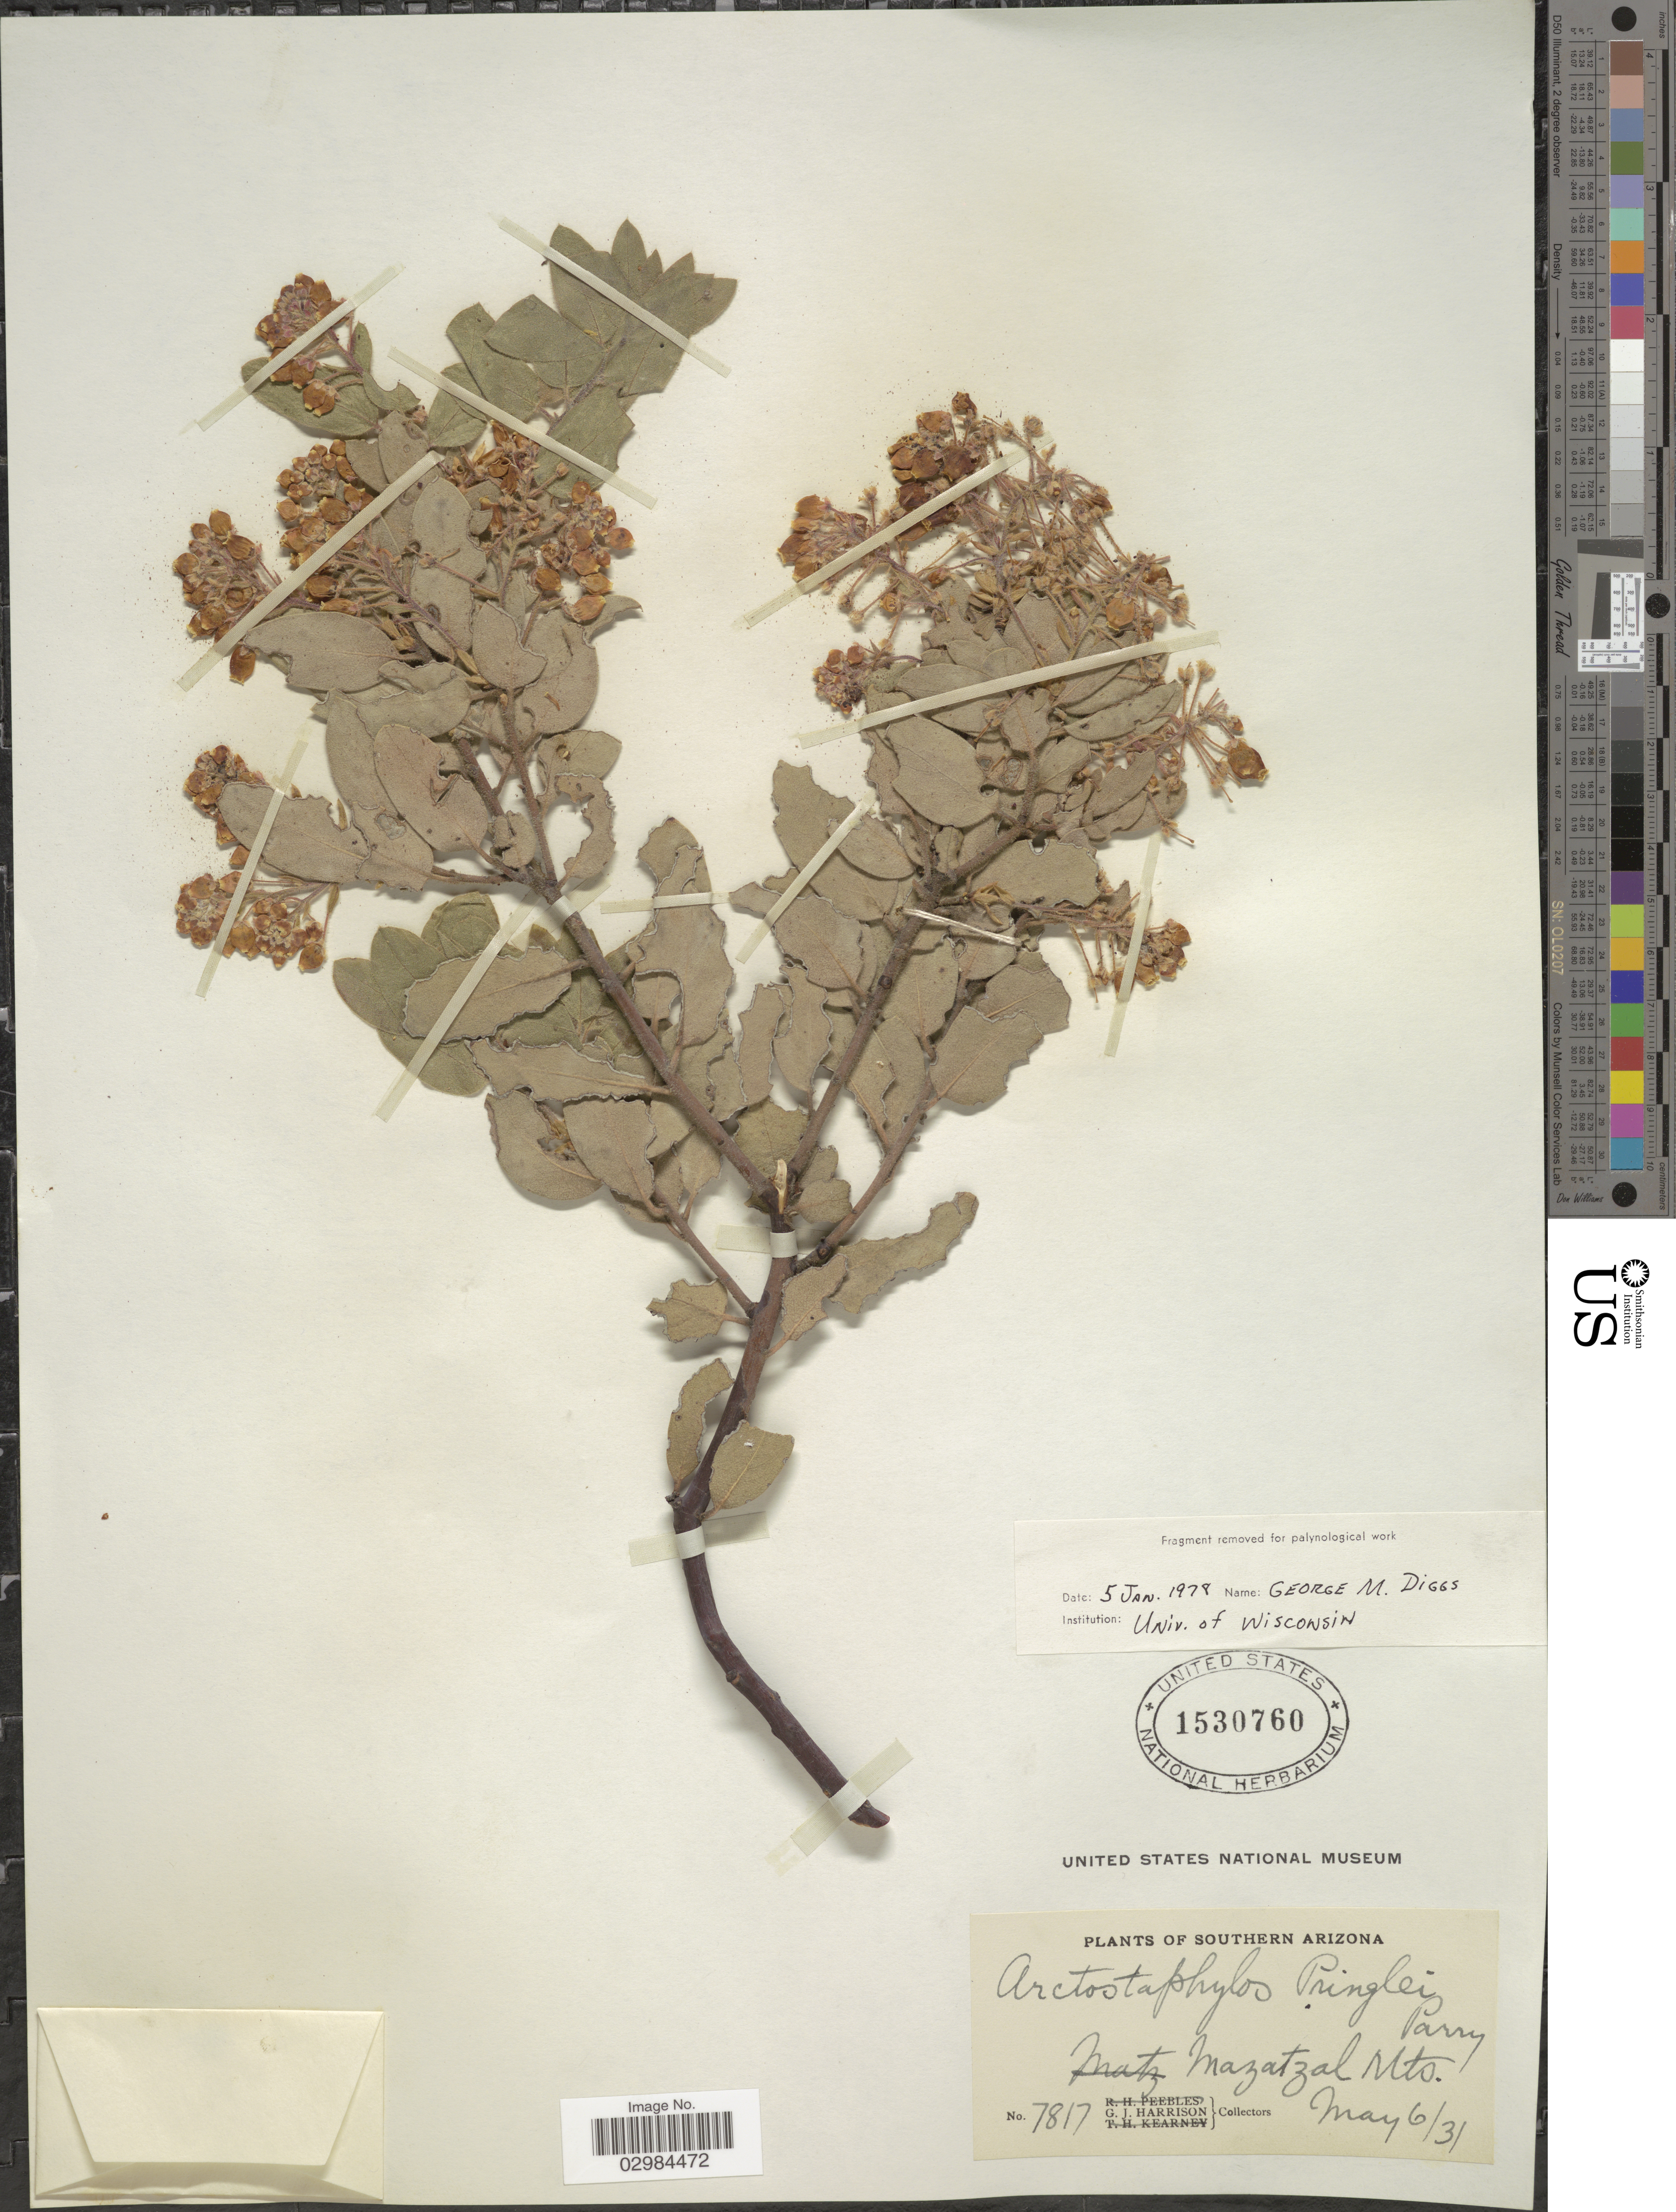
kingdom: Plantae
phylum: Tracheophyta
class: Magnoliopsida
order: Ericales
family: Ericaceae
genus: Arctostaphylos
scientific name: Arctostaphylos pringlei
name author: Parry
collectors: G. J. Harrison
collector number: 7817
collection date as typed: Transcribed d/m/y: 6/5/31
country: United States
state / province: Arizona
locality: Southern Arizona. Mazatzal Mts.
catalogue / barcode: US 1530760